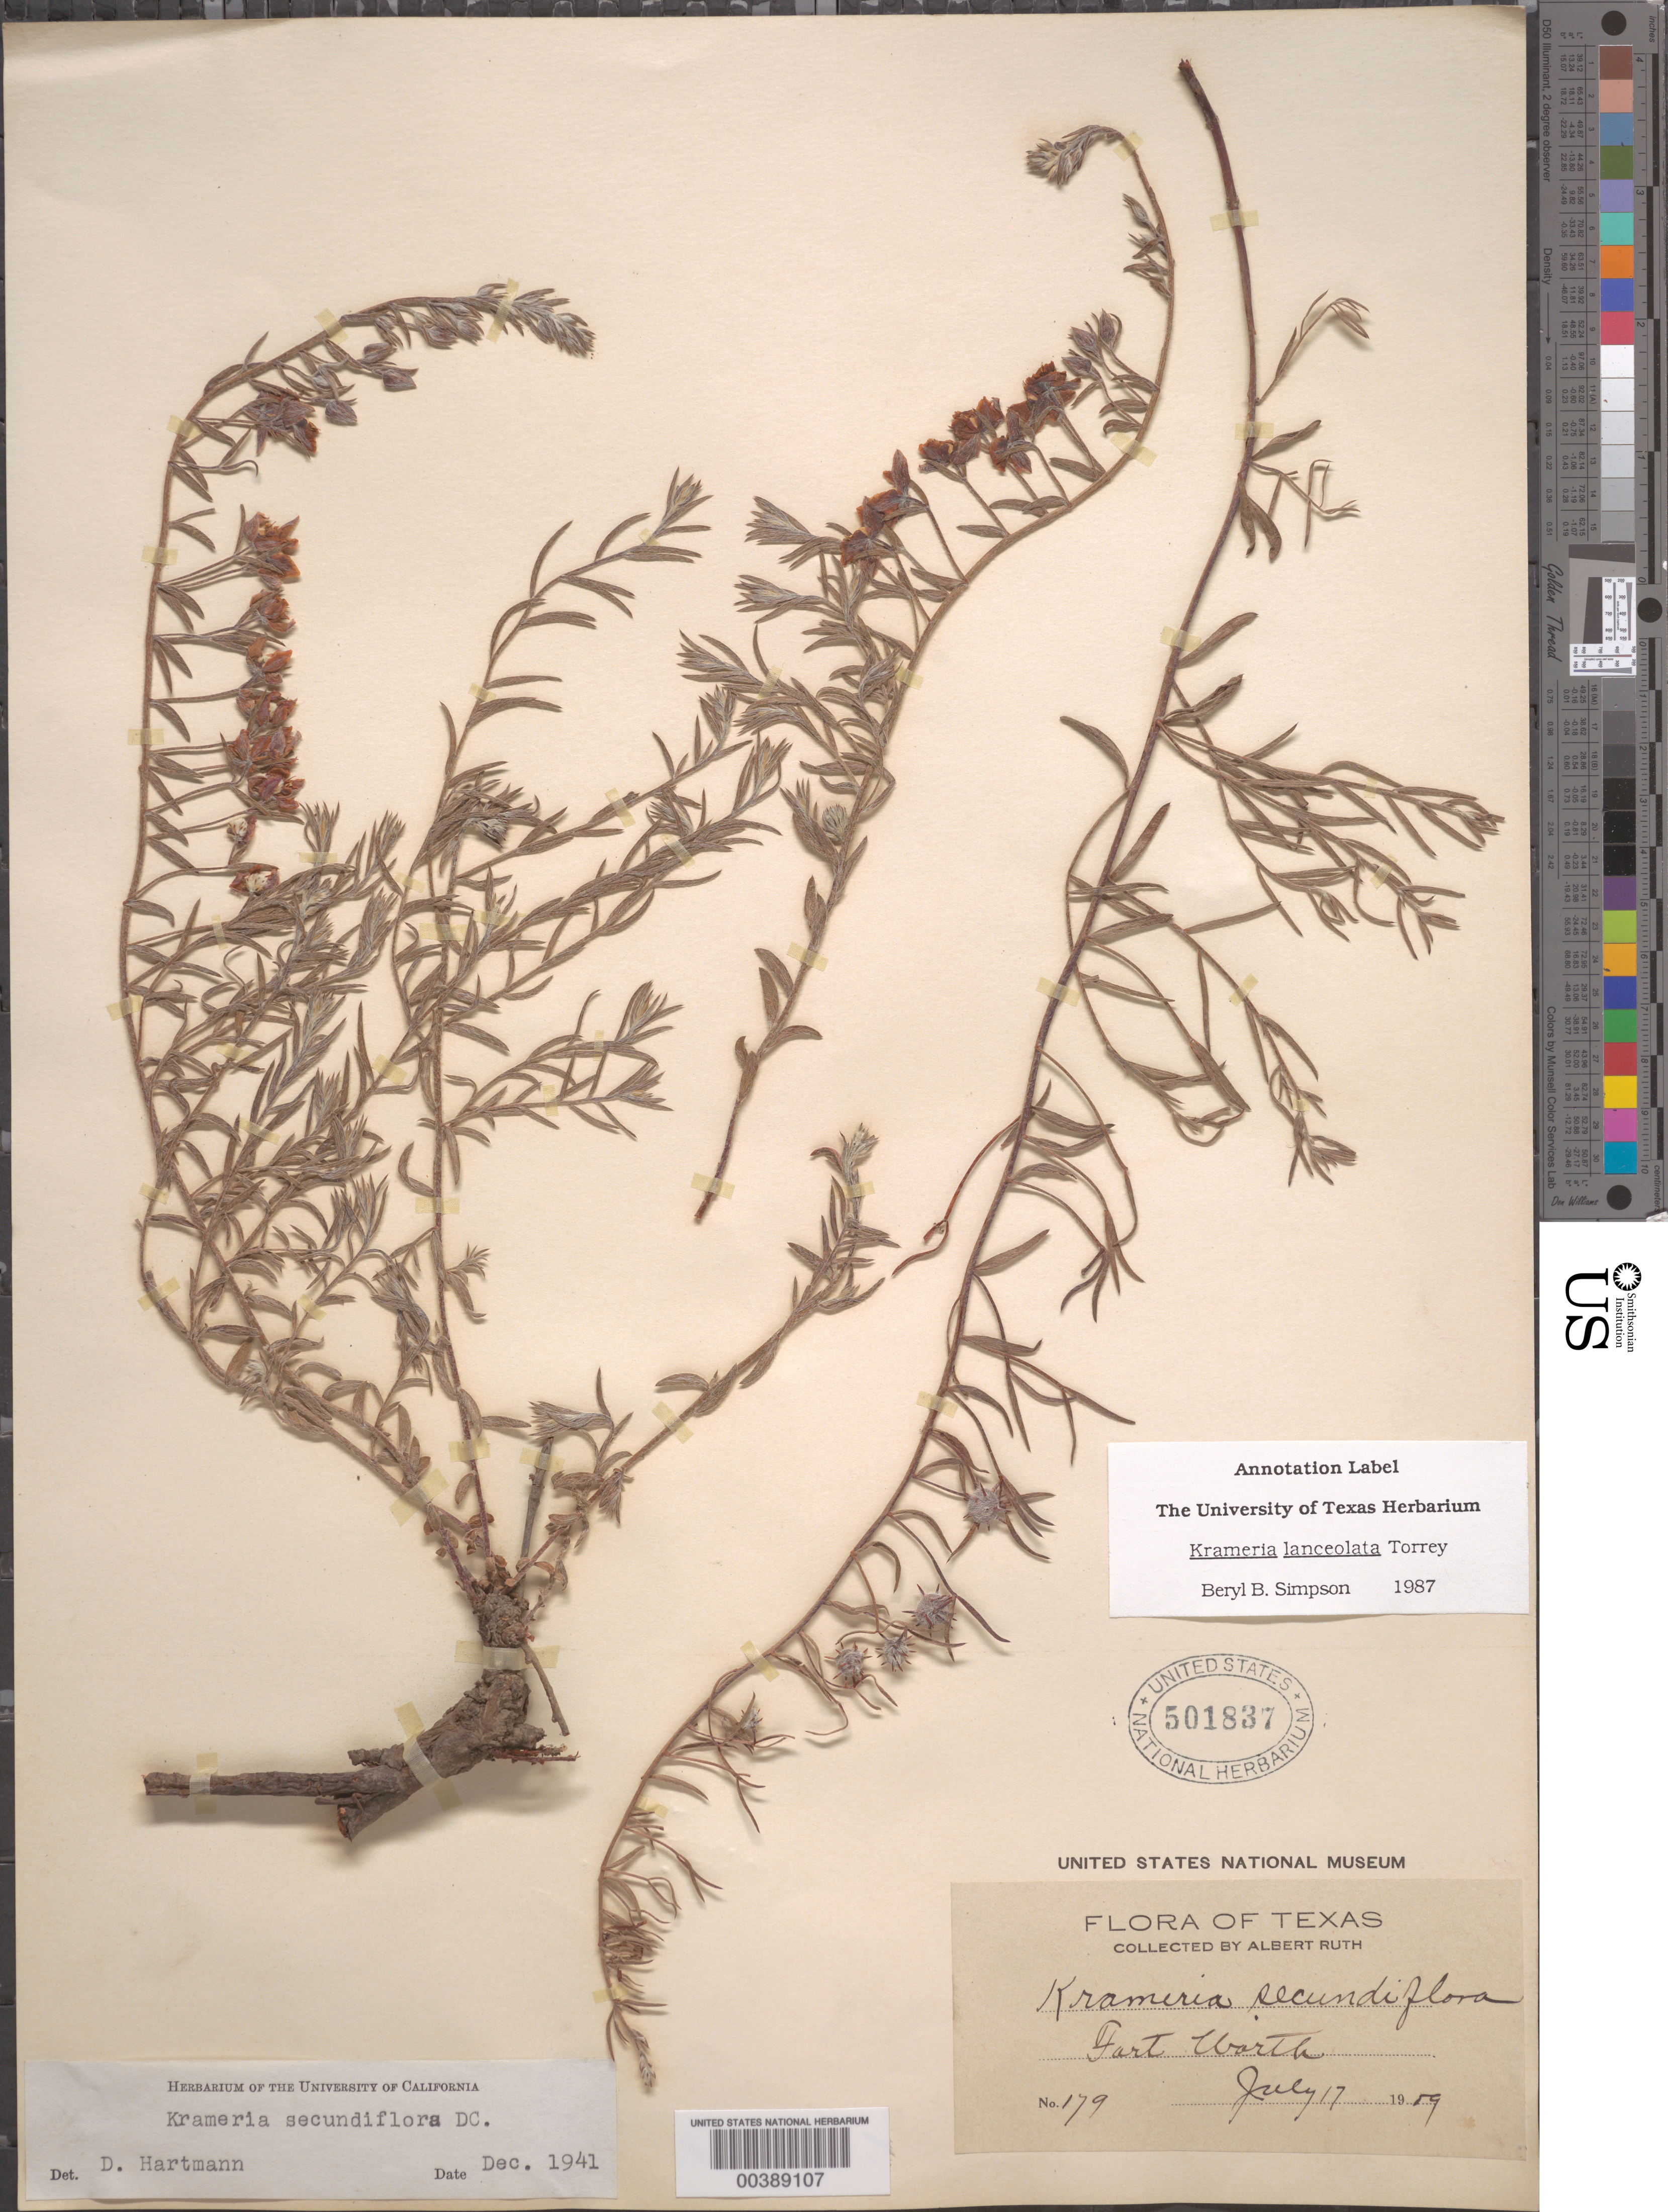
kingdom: Plantae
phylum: Tracheophyta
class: Magnoliopsida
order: Zygophyllales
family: Krameriaceae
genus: Krameria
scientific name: Krameria lanceolata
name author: Torr.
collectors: A. Ruth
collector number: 179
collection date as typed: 17 Jul 1909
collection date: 1909-07-17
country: United States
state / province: Texas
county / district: Tarrant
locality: Fort Worth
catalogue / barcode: US 501837